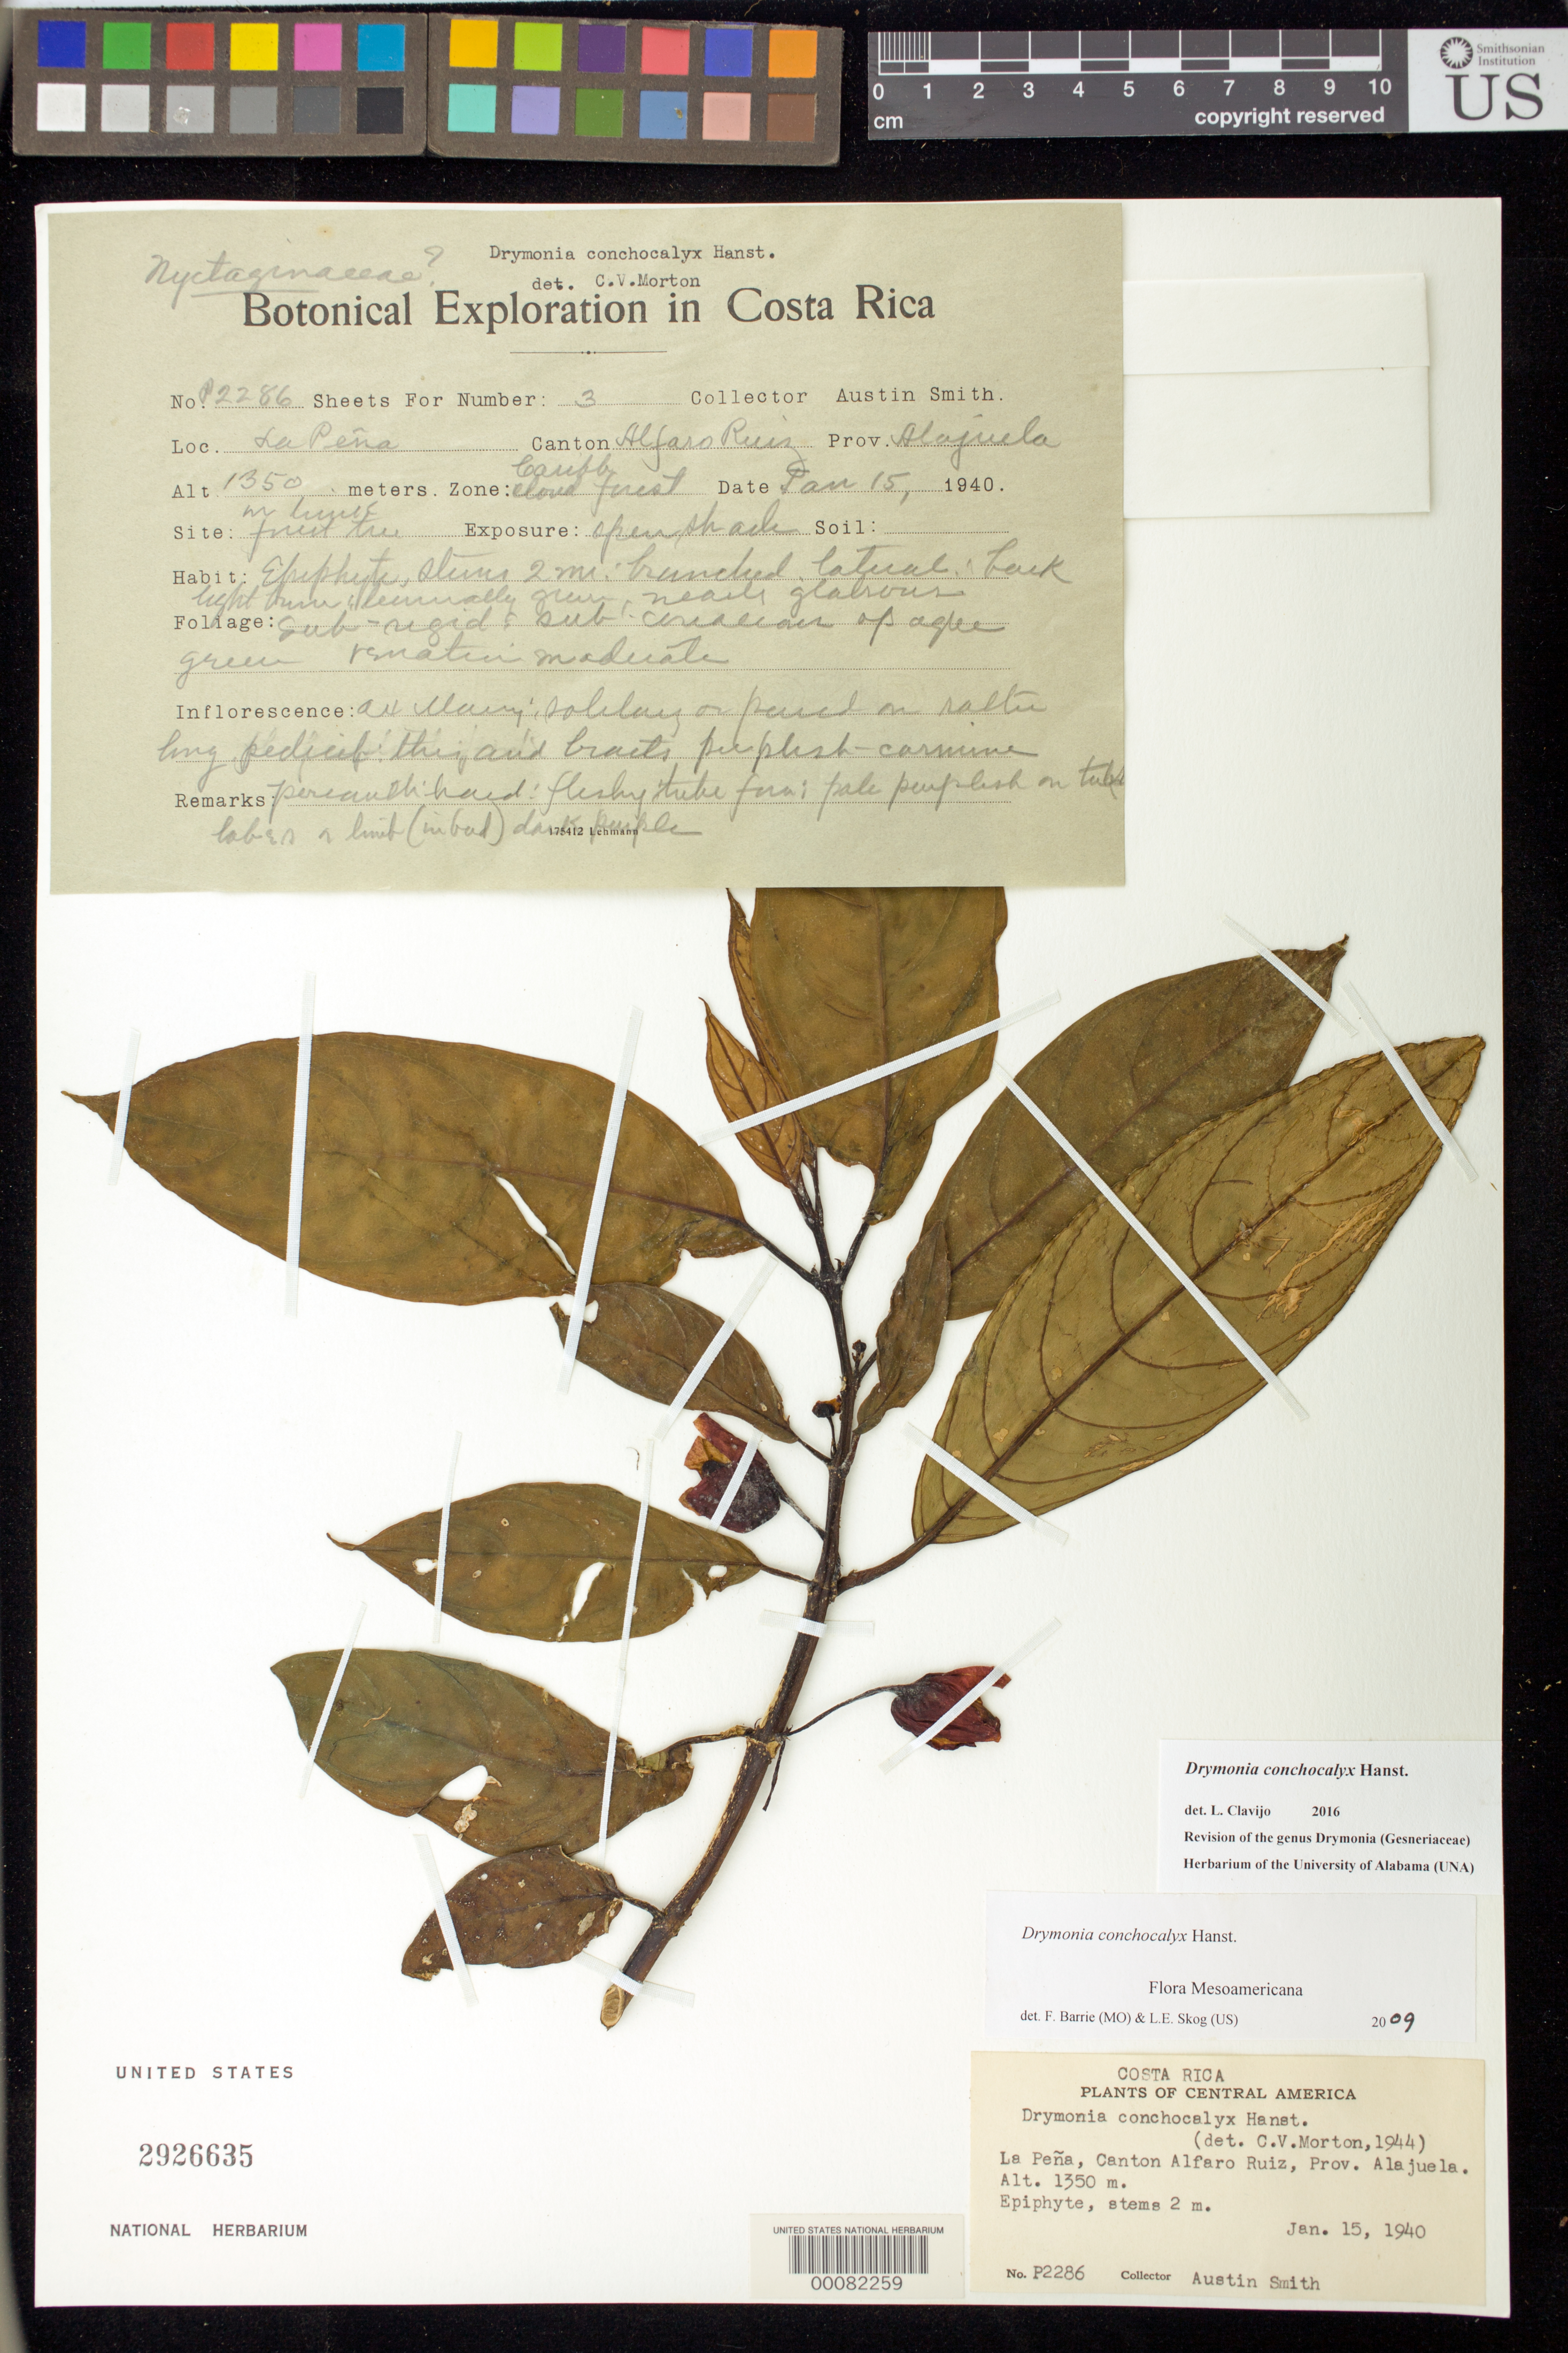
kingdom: Plantae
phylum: Tracheophyta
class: Magnoliopsida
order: Lamiales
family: Gesneriaceae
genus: Drymonia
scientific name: Drymonia conchocalyx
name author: Hanst.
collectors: Aust P. Smith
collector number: P 2286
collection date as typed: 15 Jan 1940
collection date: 1940-01-15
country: Costa Rica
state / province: Alajuela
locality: La Pena, Canton Alfaro Ruiz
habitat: Caribb cloud forest, open shade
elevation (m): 1350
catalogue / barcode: US 2926635